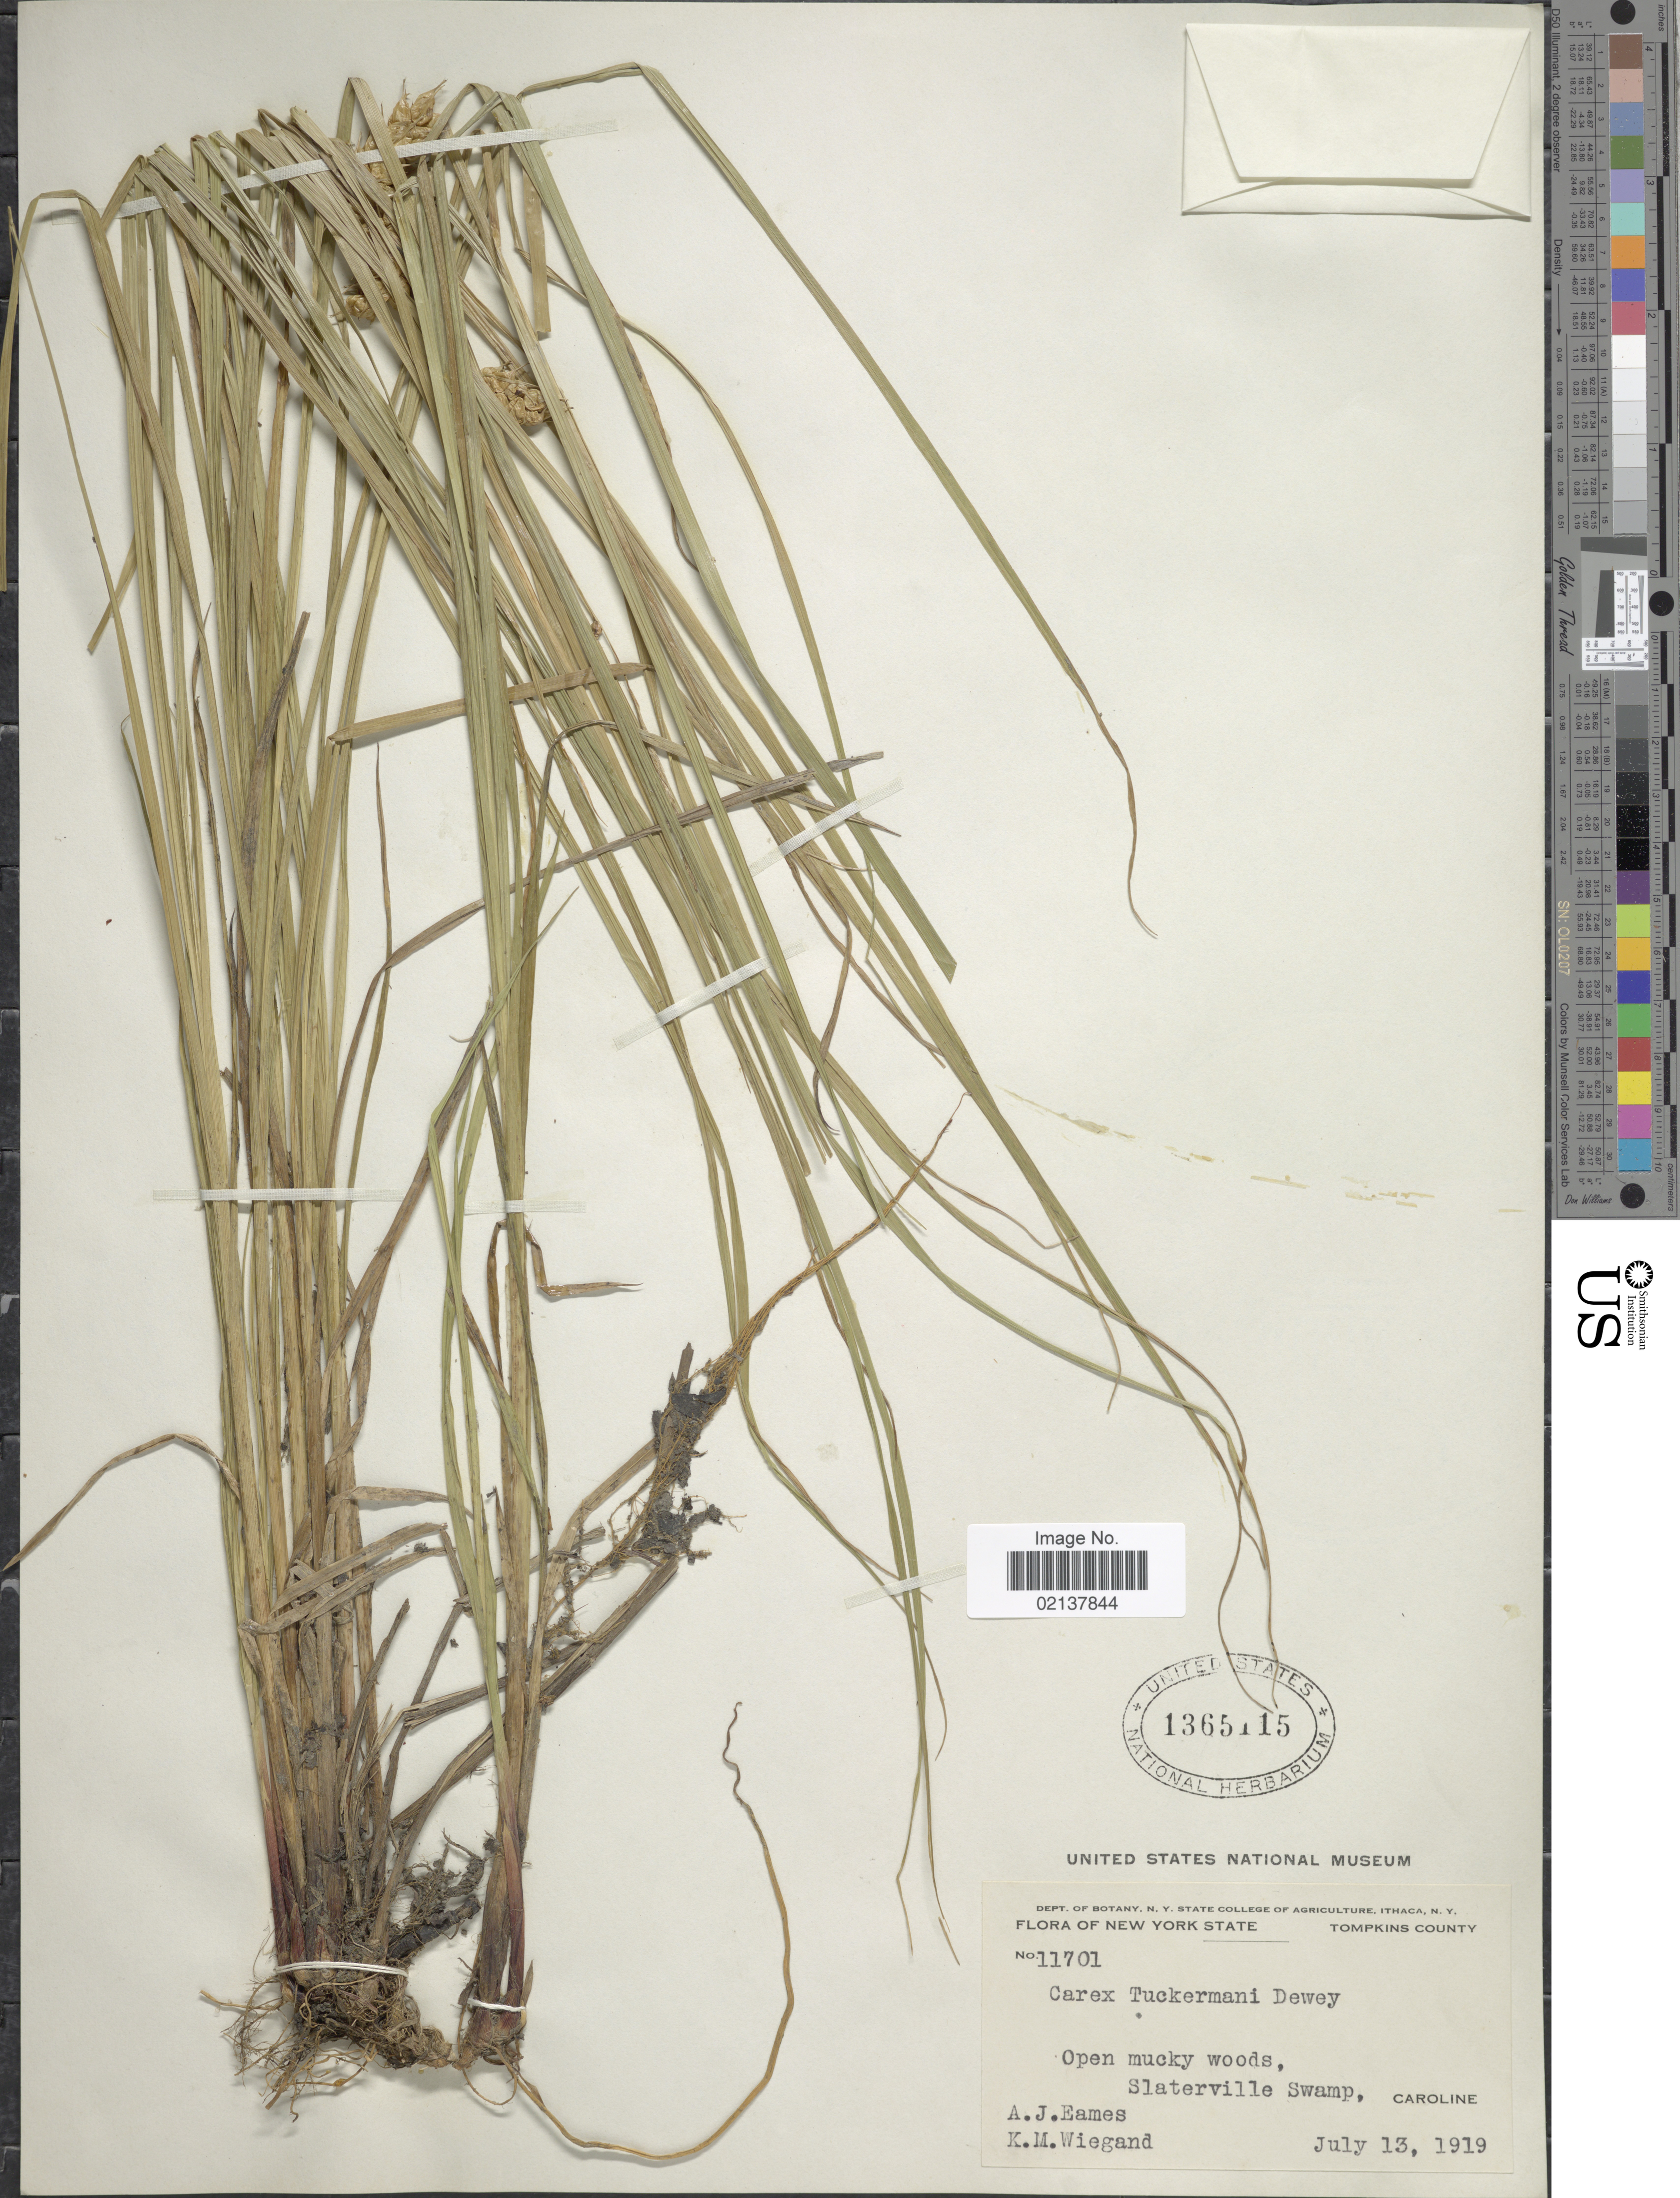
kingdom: Plantae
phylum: Tracheophyta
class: Liliopsida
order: Poales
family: Cyperaceae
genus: Carex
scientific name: Carex tuckermanii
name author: Boott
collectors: A. J. Eames & K. M. Wiegand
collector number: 11701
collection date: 1919-07-13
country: United States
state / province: New York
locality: Tompkins County, Open mucky woods, Slaterville Swamp, Caroline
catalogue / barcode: US 1365115